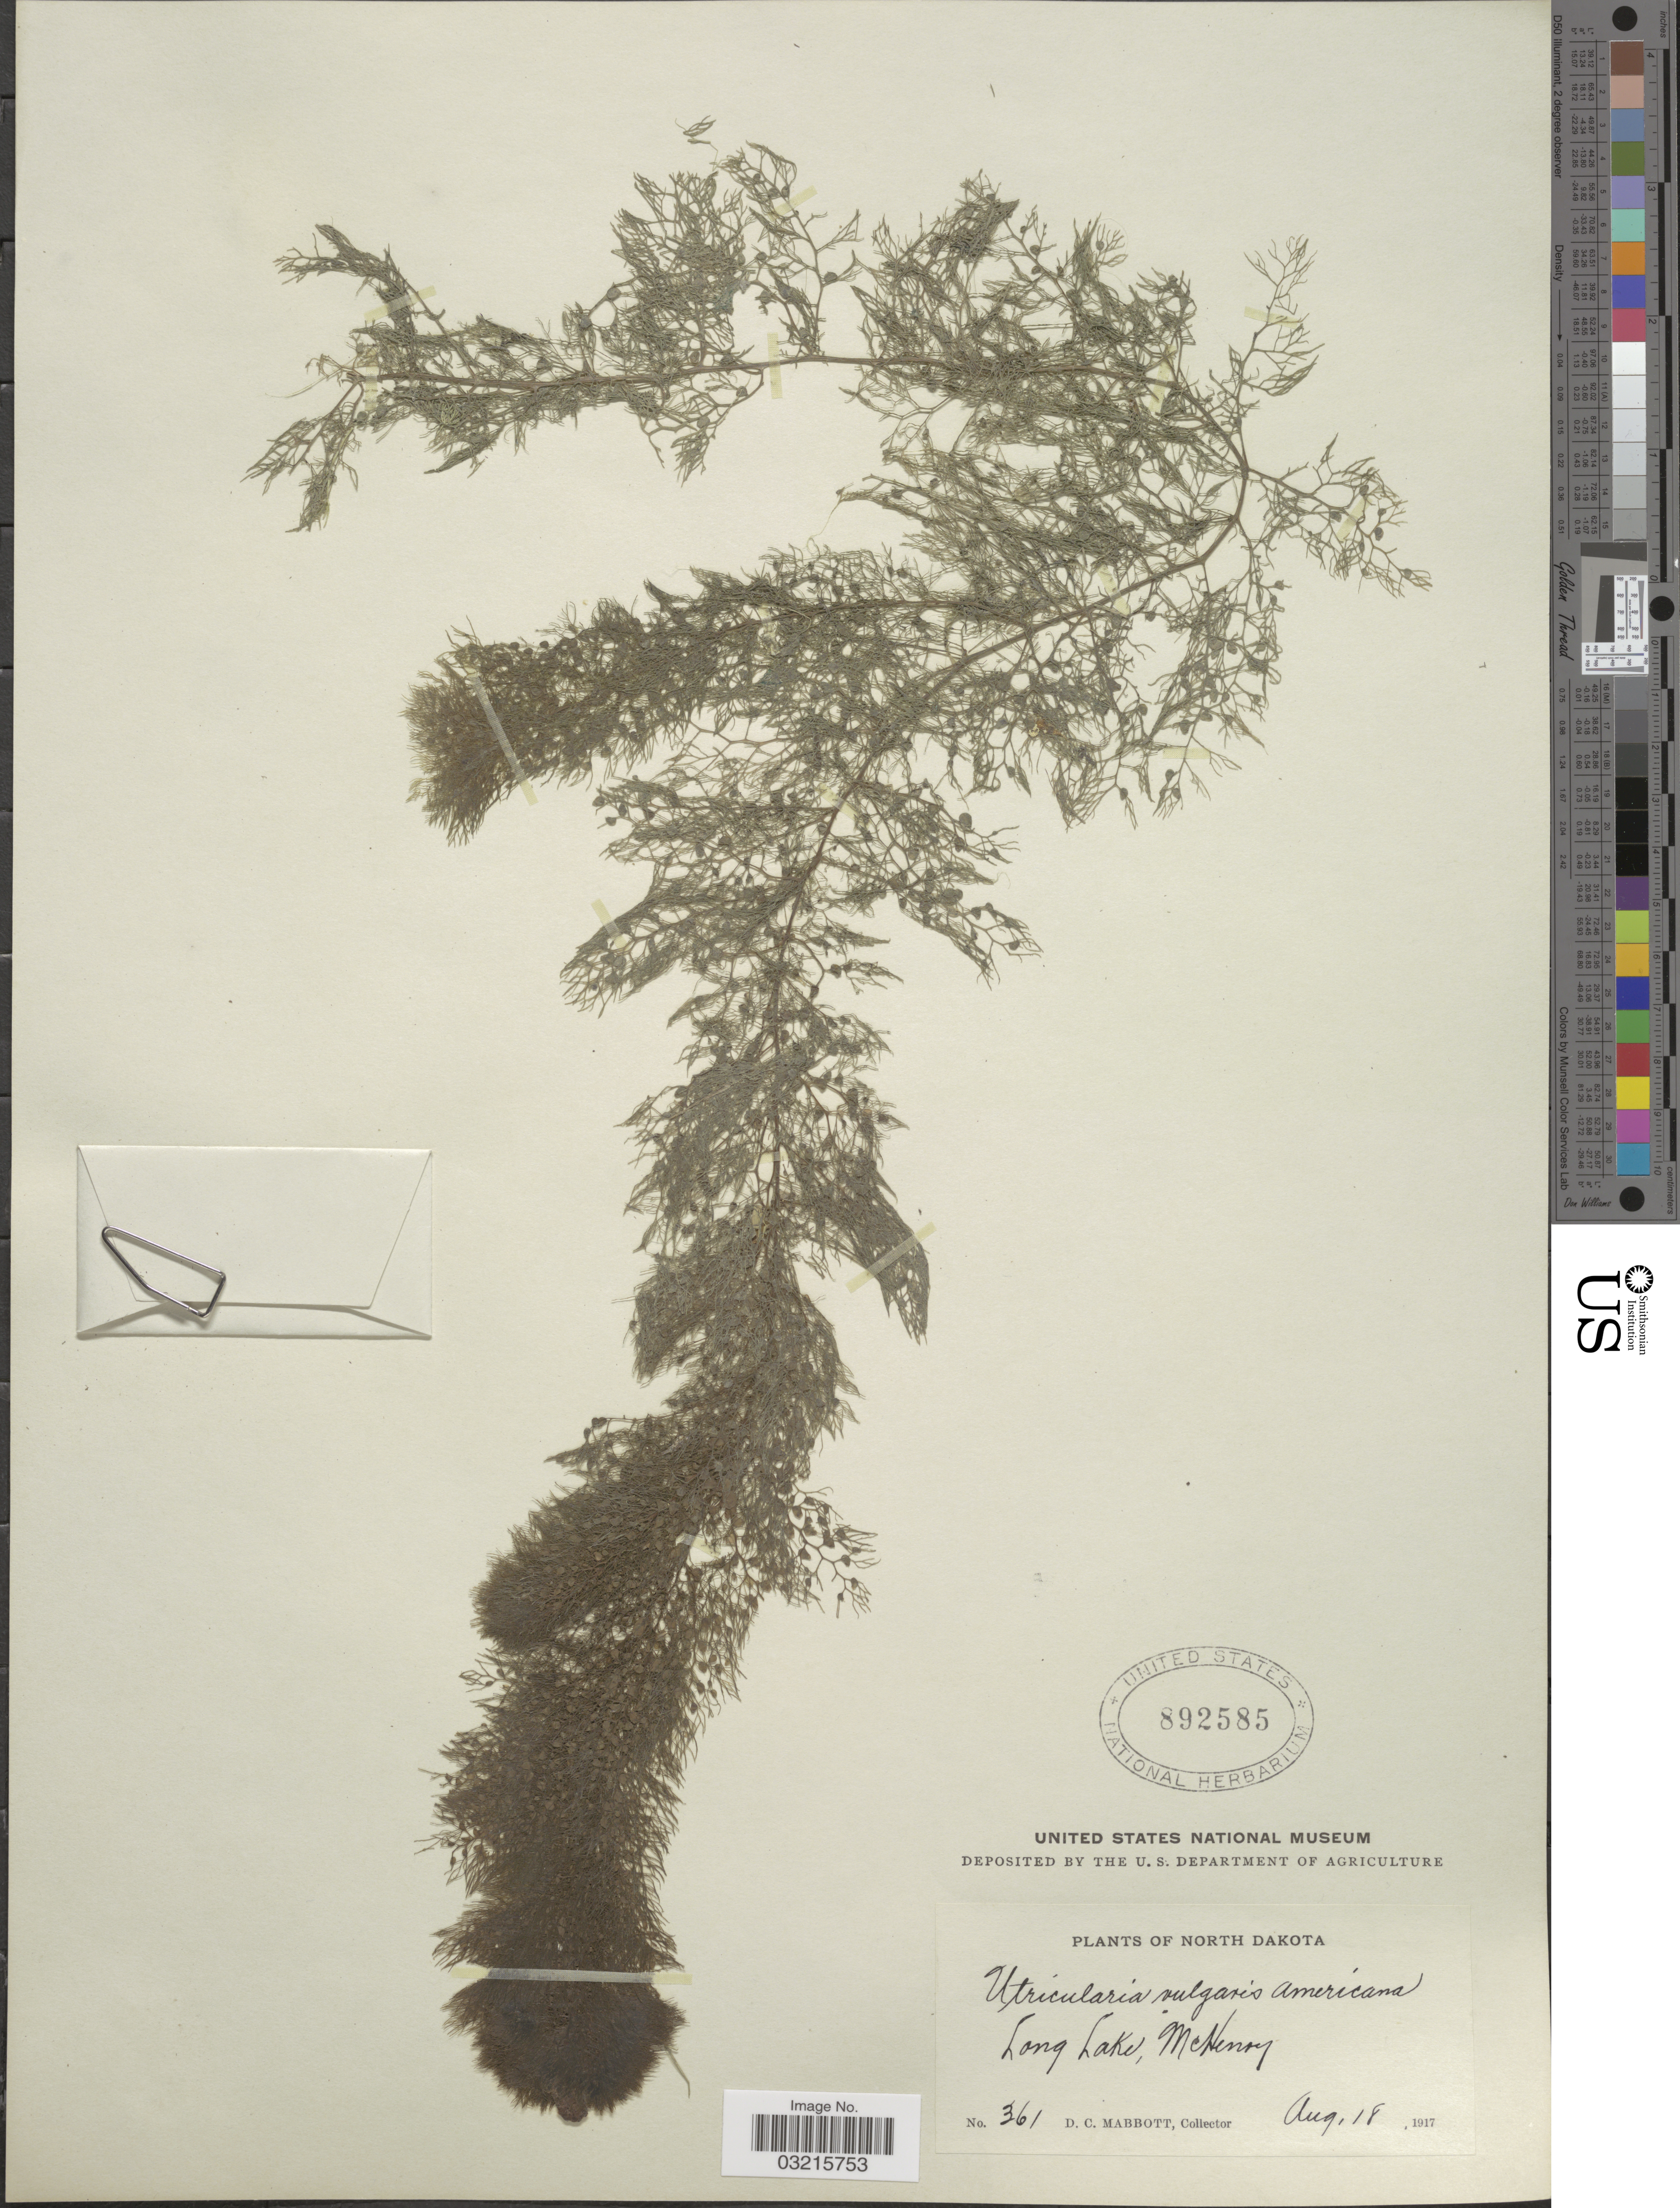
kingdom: Plantae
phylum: Tracheophyta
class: Magnoliopsida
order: Lamiales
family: Lentibulariaceae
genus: Utricularia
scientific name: Utricularia vulgaris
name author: L.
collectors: D. Mabbott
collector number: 361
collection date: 1917-08-18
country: United States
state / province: North Dakota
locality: Long Lake, McHenry.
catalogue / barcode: US 892585